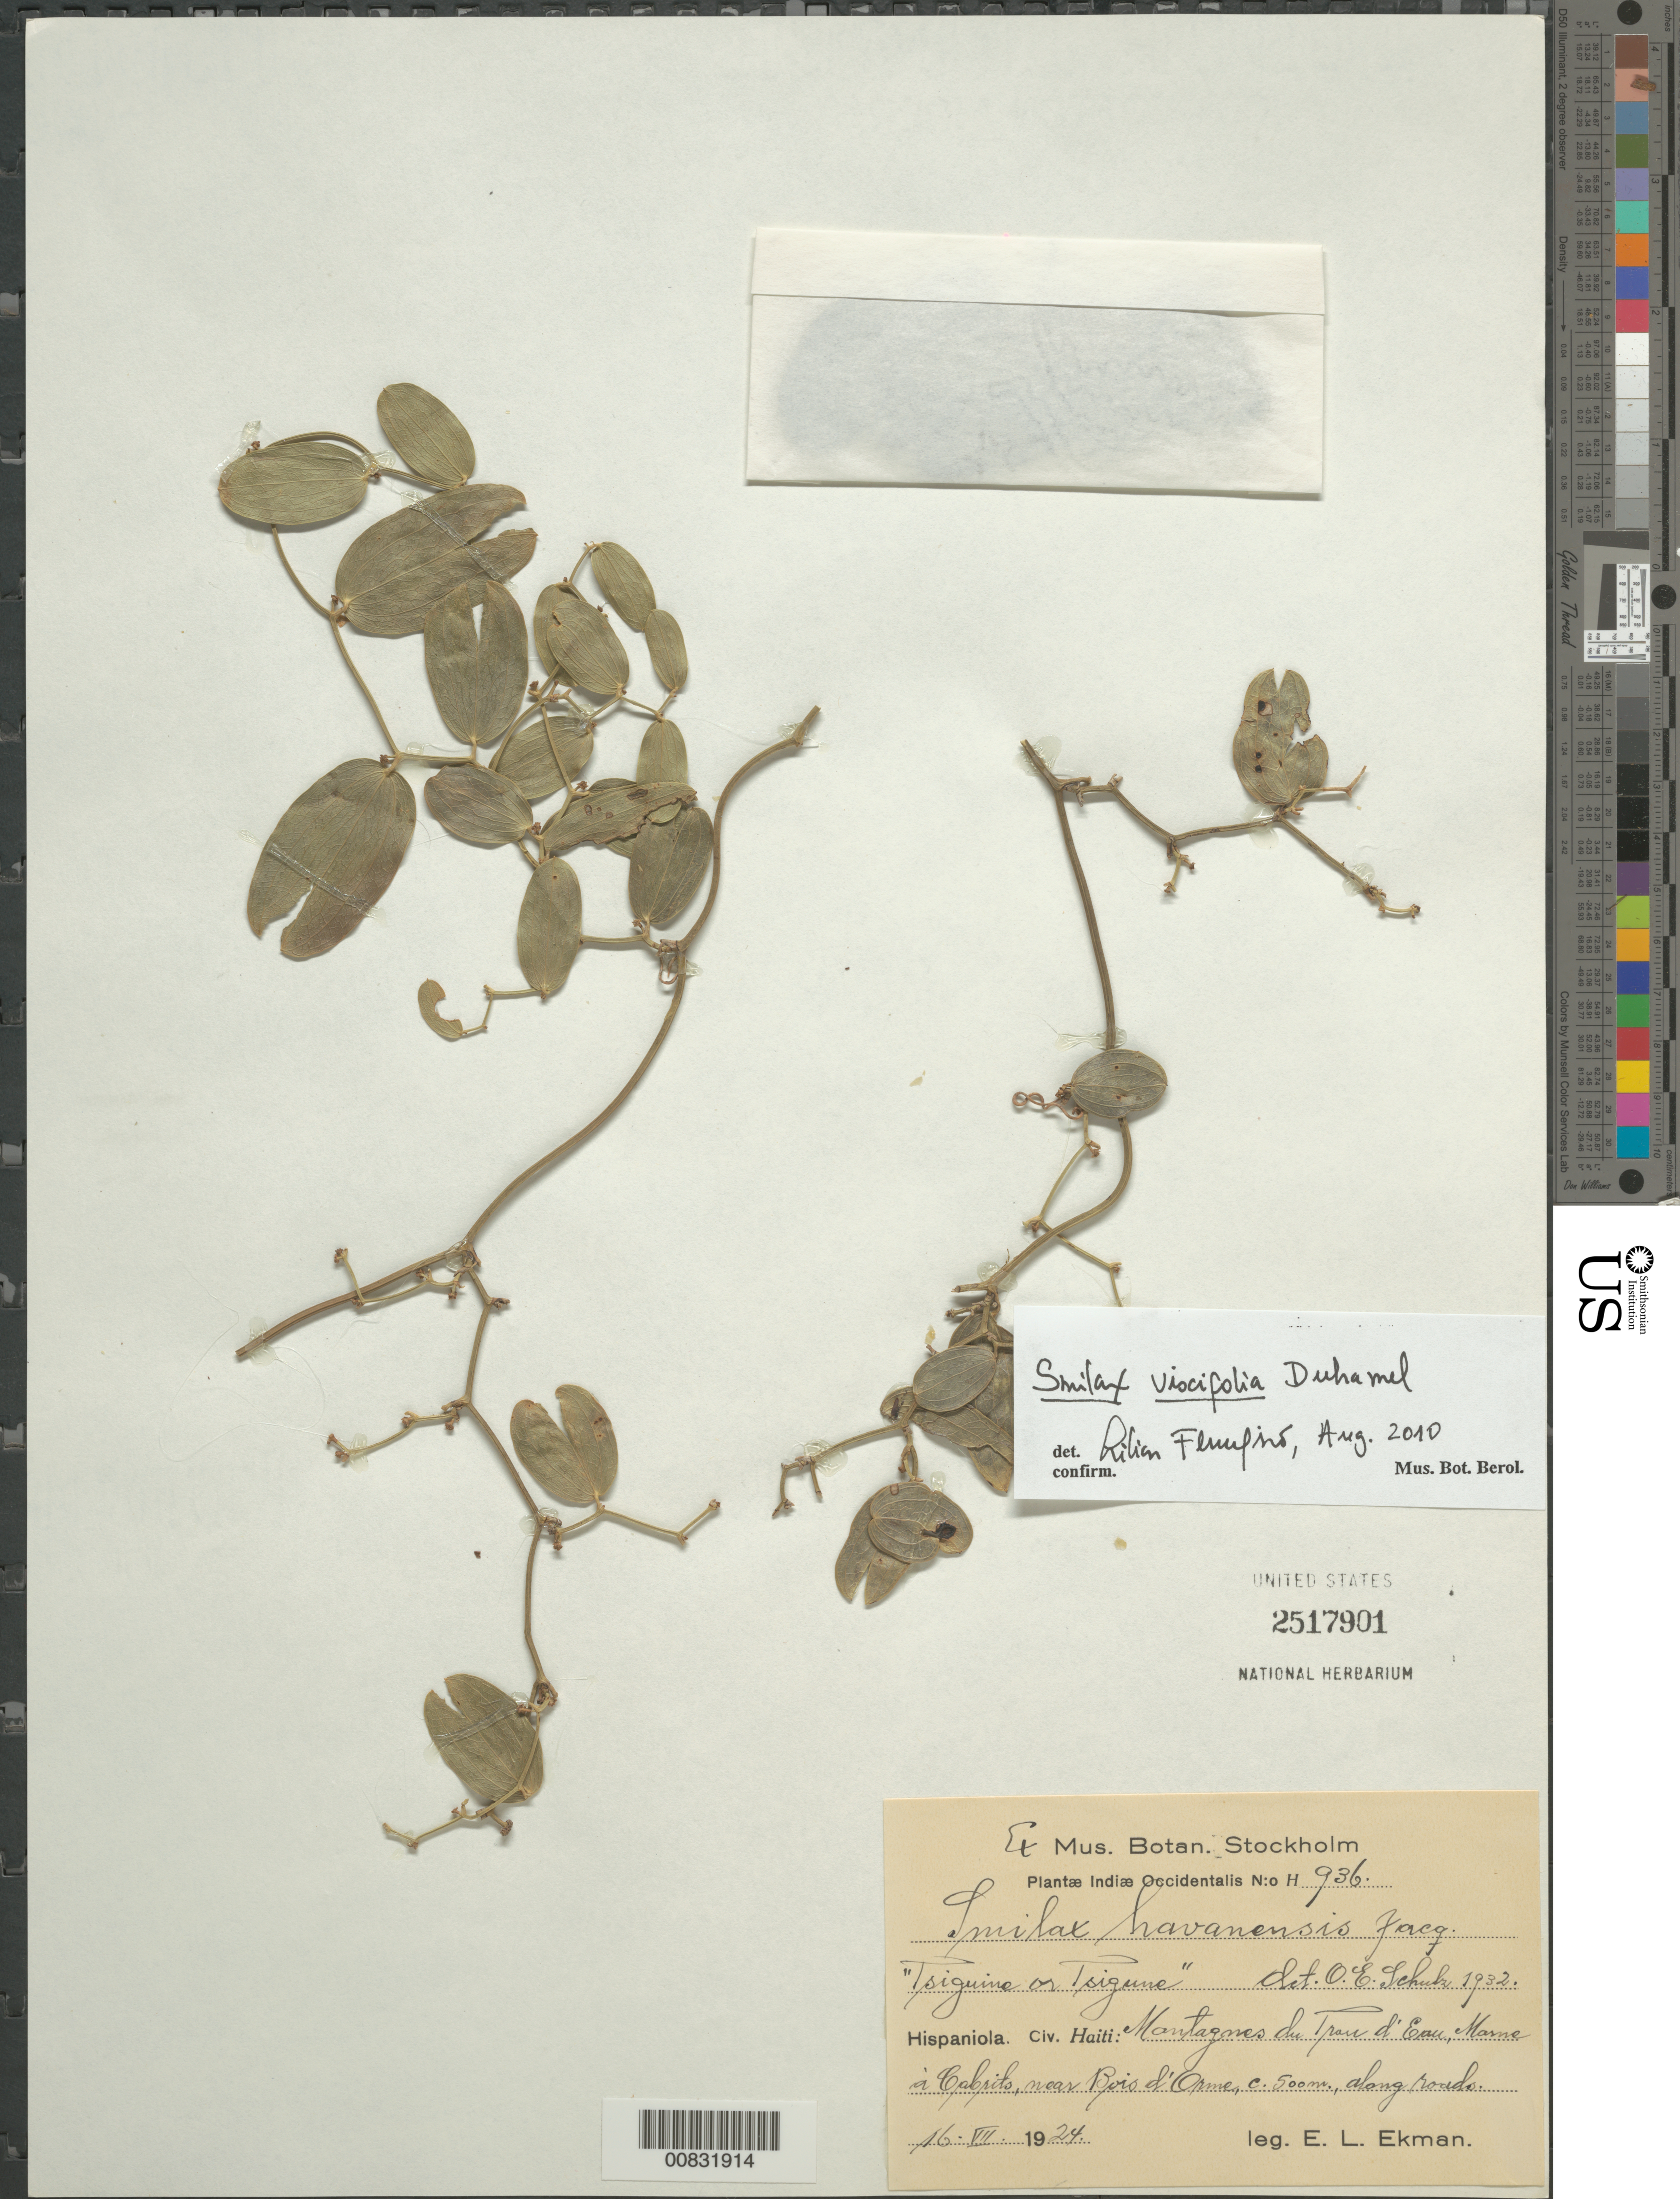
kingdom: Plantae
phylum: Tracheophyta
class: Liliopsida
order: Liliales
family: Smilacaceae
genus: Smilax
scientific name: Smilax viscifolia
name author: Duhamel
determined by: Ferrufino, L., (USJ), Herbario Universidad de Costa Rica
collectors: E. L. Ekman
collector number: H 936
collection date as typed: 16 Aug 1924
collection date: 1924-08-16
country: Haiti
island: Hispaniola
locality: Montagnes du Trou d'Eau, Morne à Cabrits, near Bois d'Orme. Along roads.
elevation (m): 500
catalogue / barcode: US 2517901